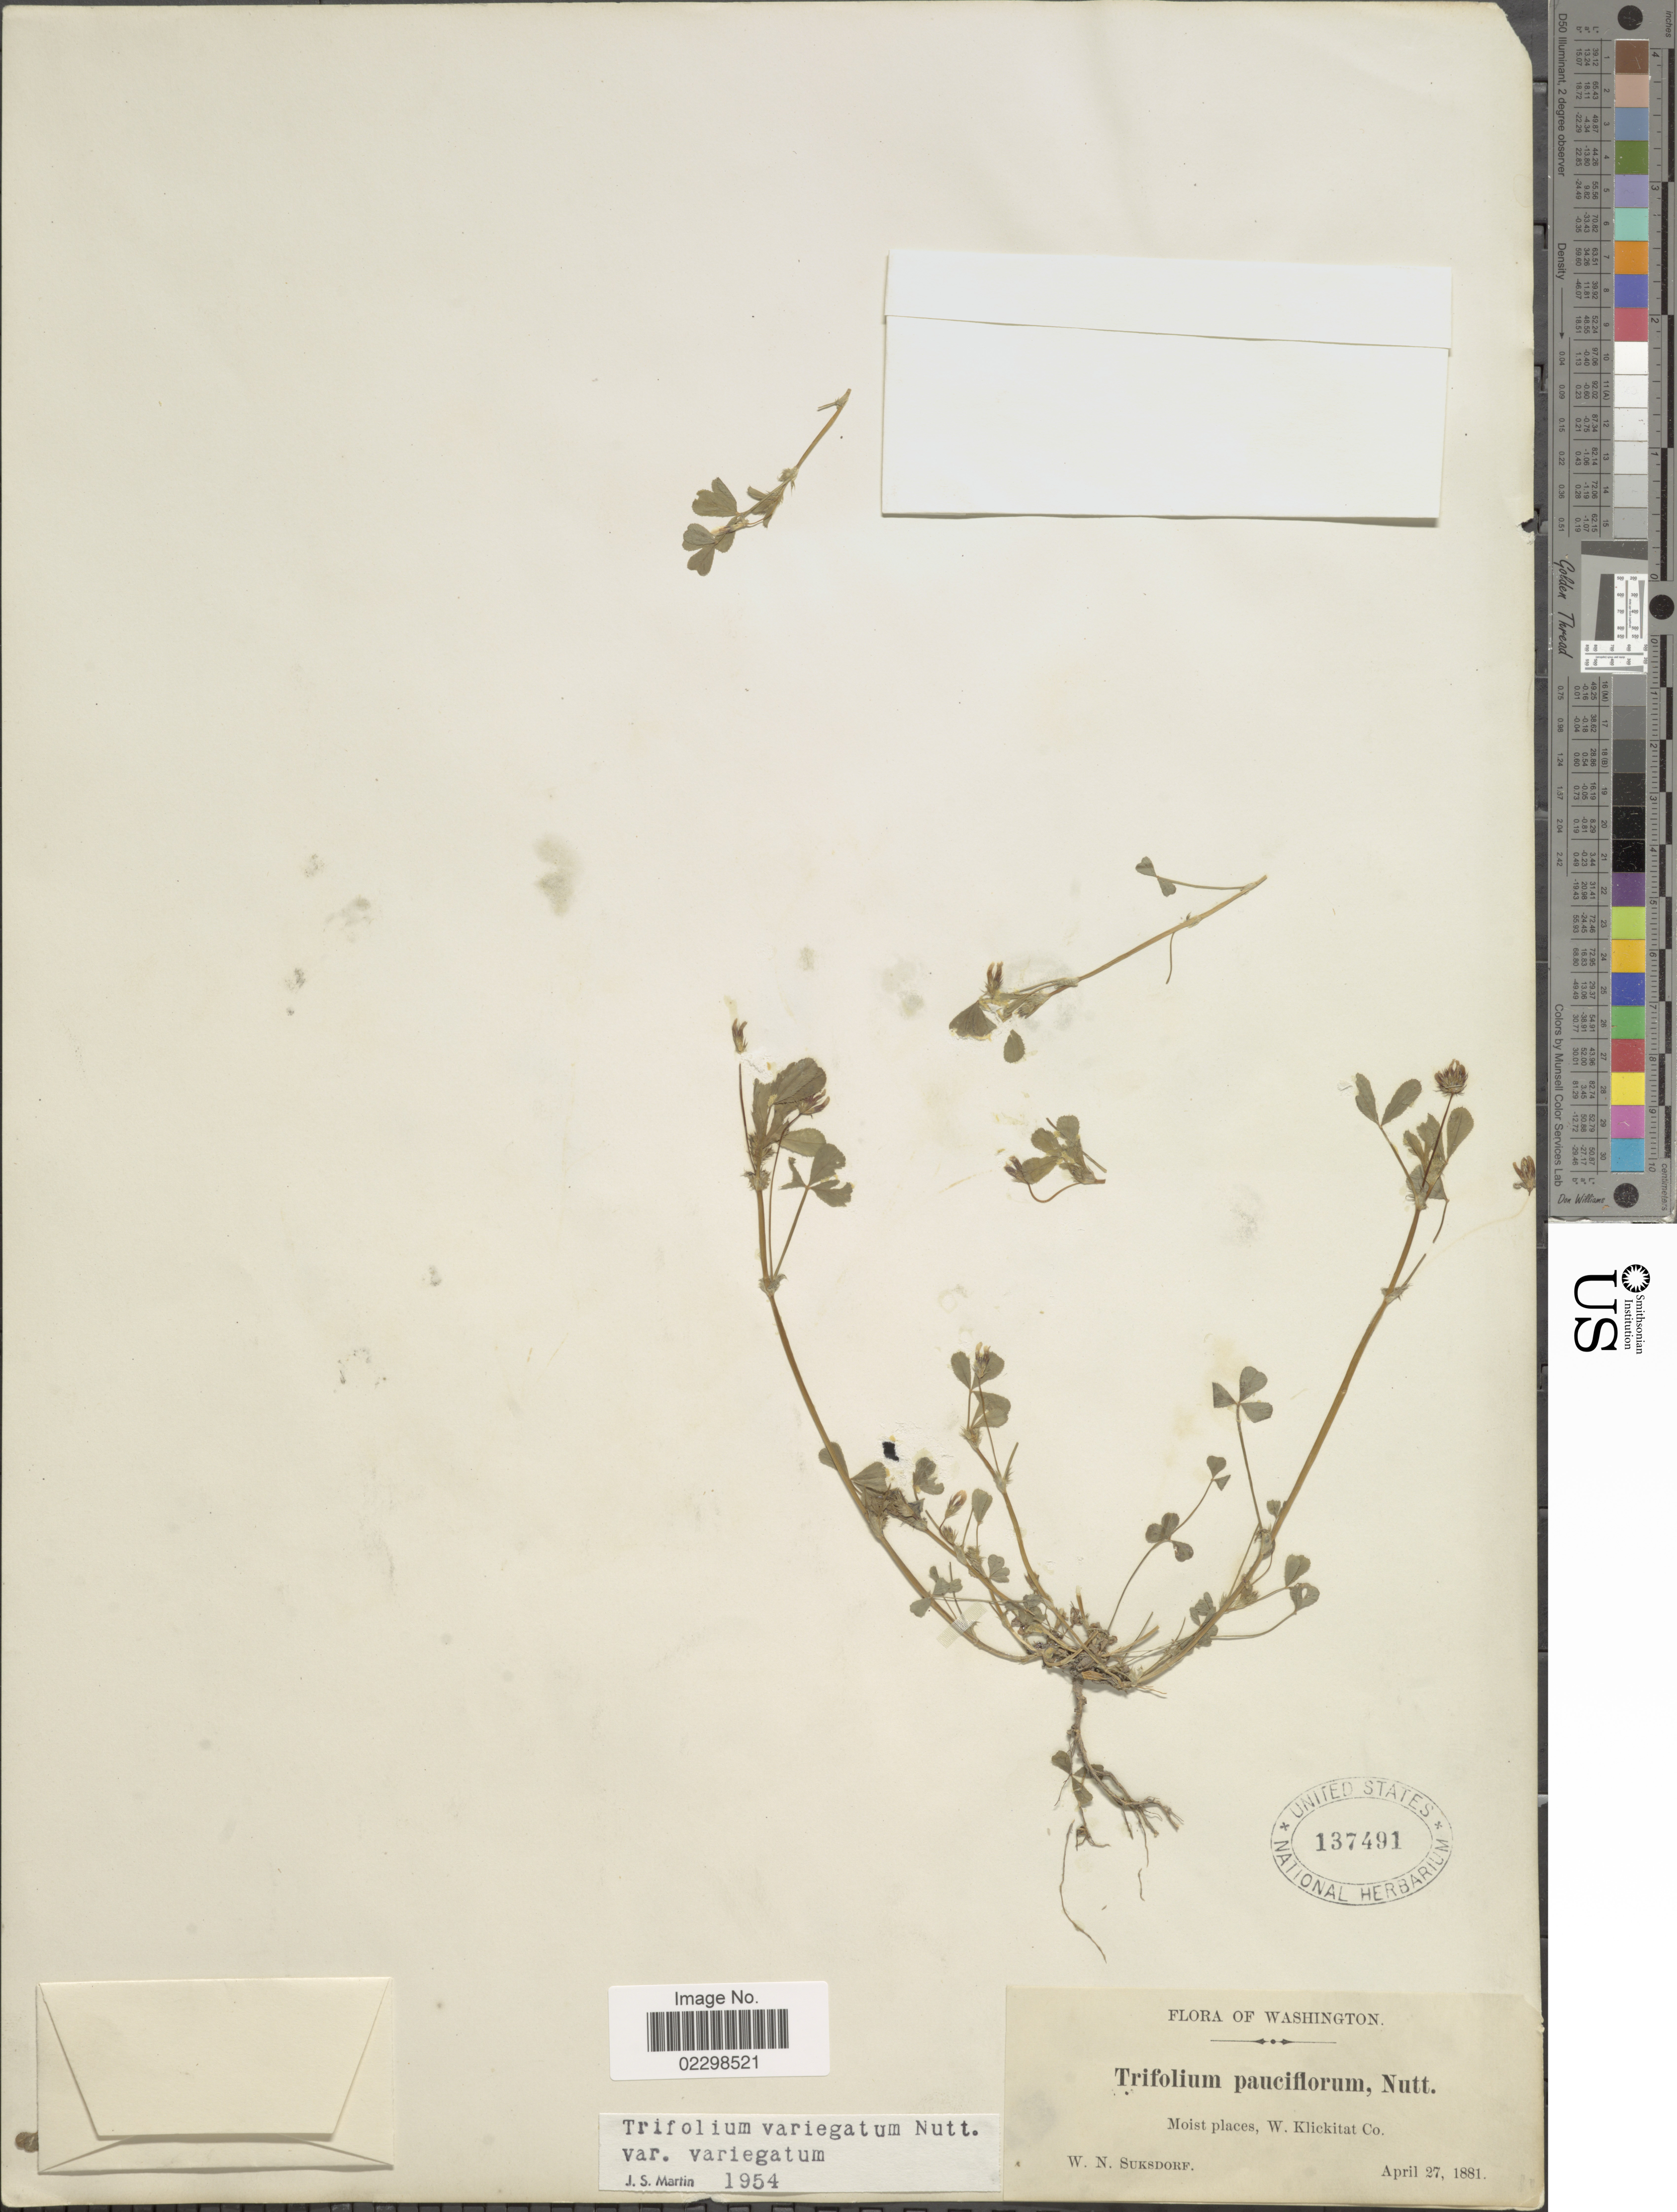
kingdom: Plantae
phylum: Tracheophyta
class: Magnoliopsida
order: Fabales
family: Fabaceae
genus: Trifolium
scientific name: Trifolium variegatum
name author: Nutt.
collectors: W. N. Suksdorf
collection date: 1881-04-27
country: United States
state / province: Washington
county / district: Klickitat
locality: W. Klickitat Co.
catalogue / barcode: US 137491